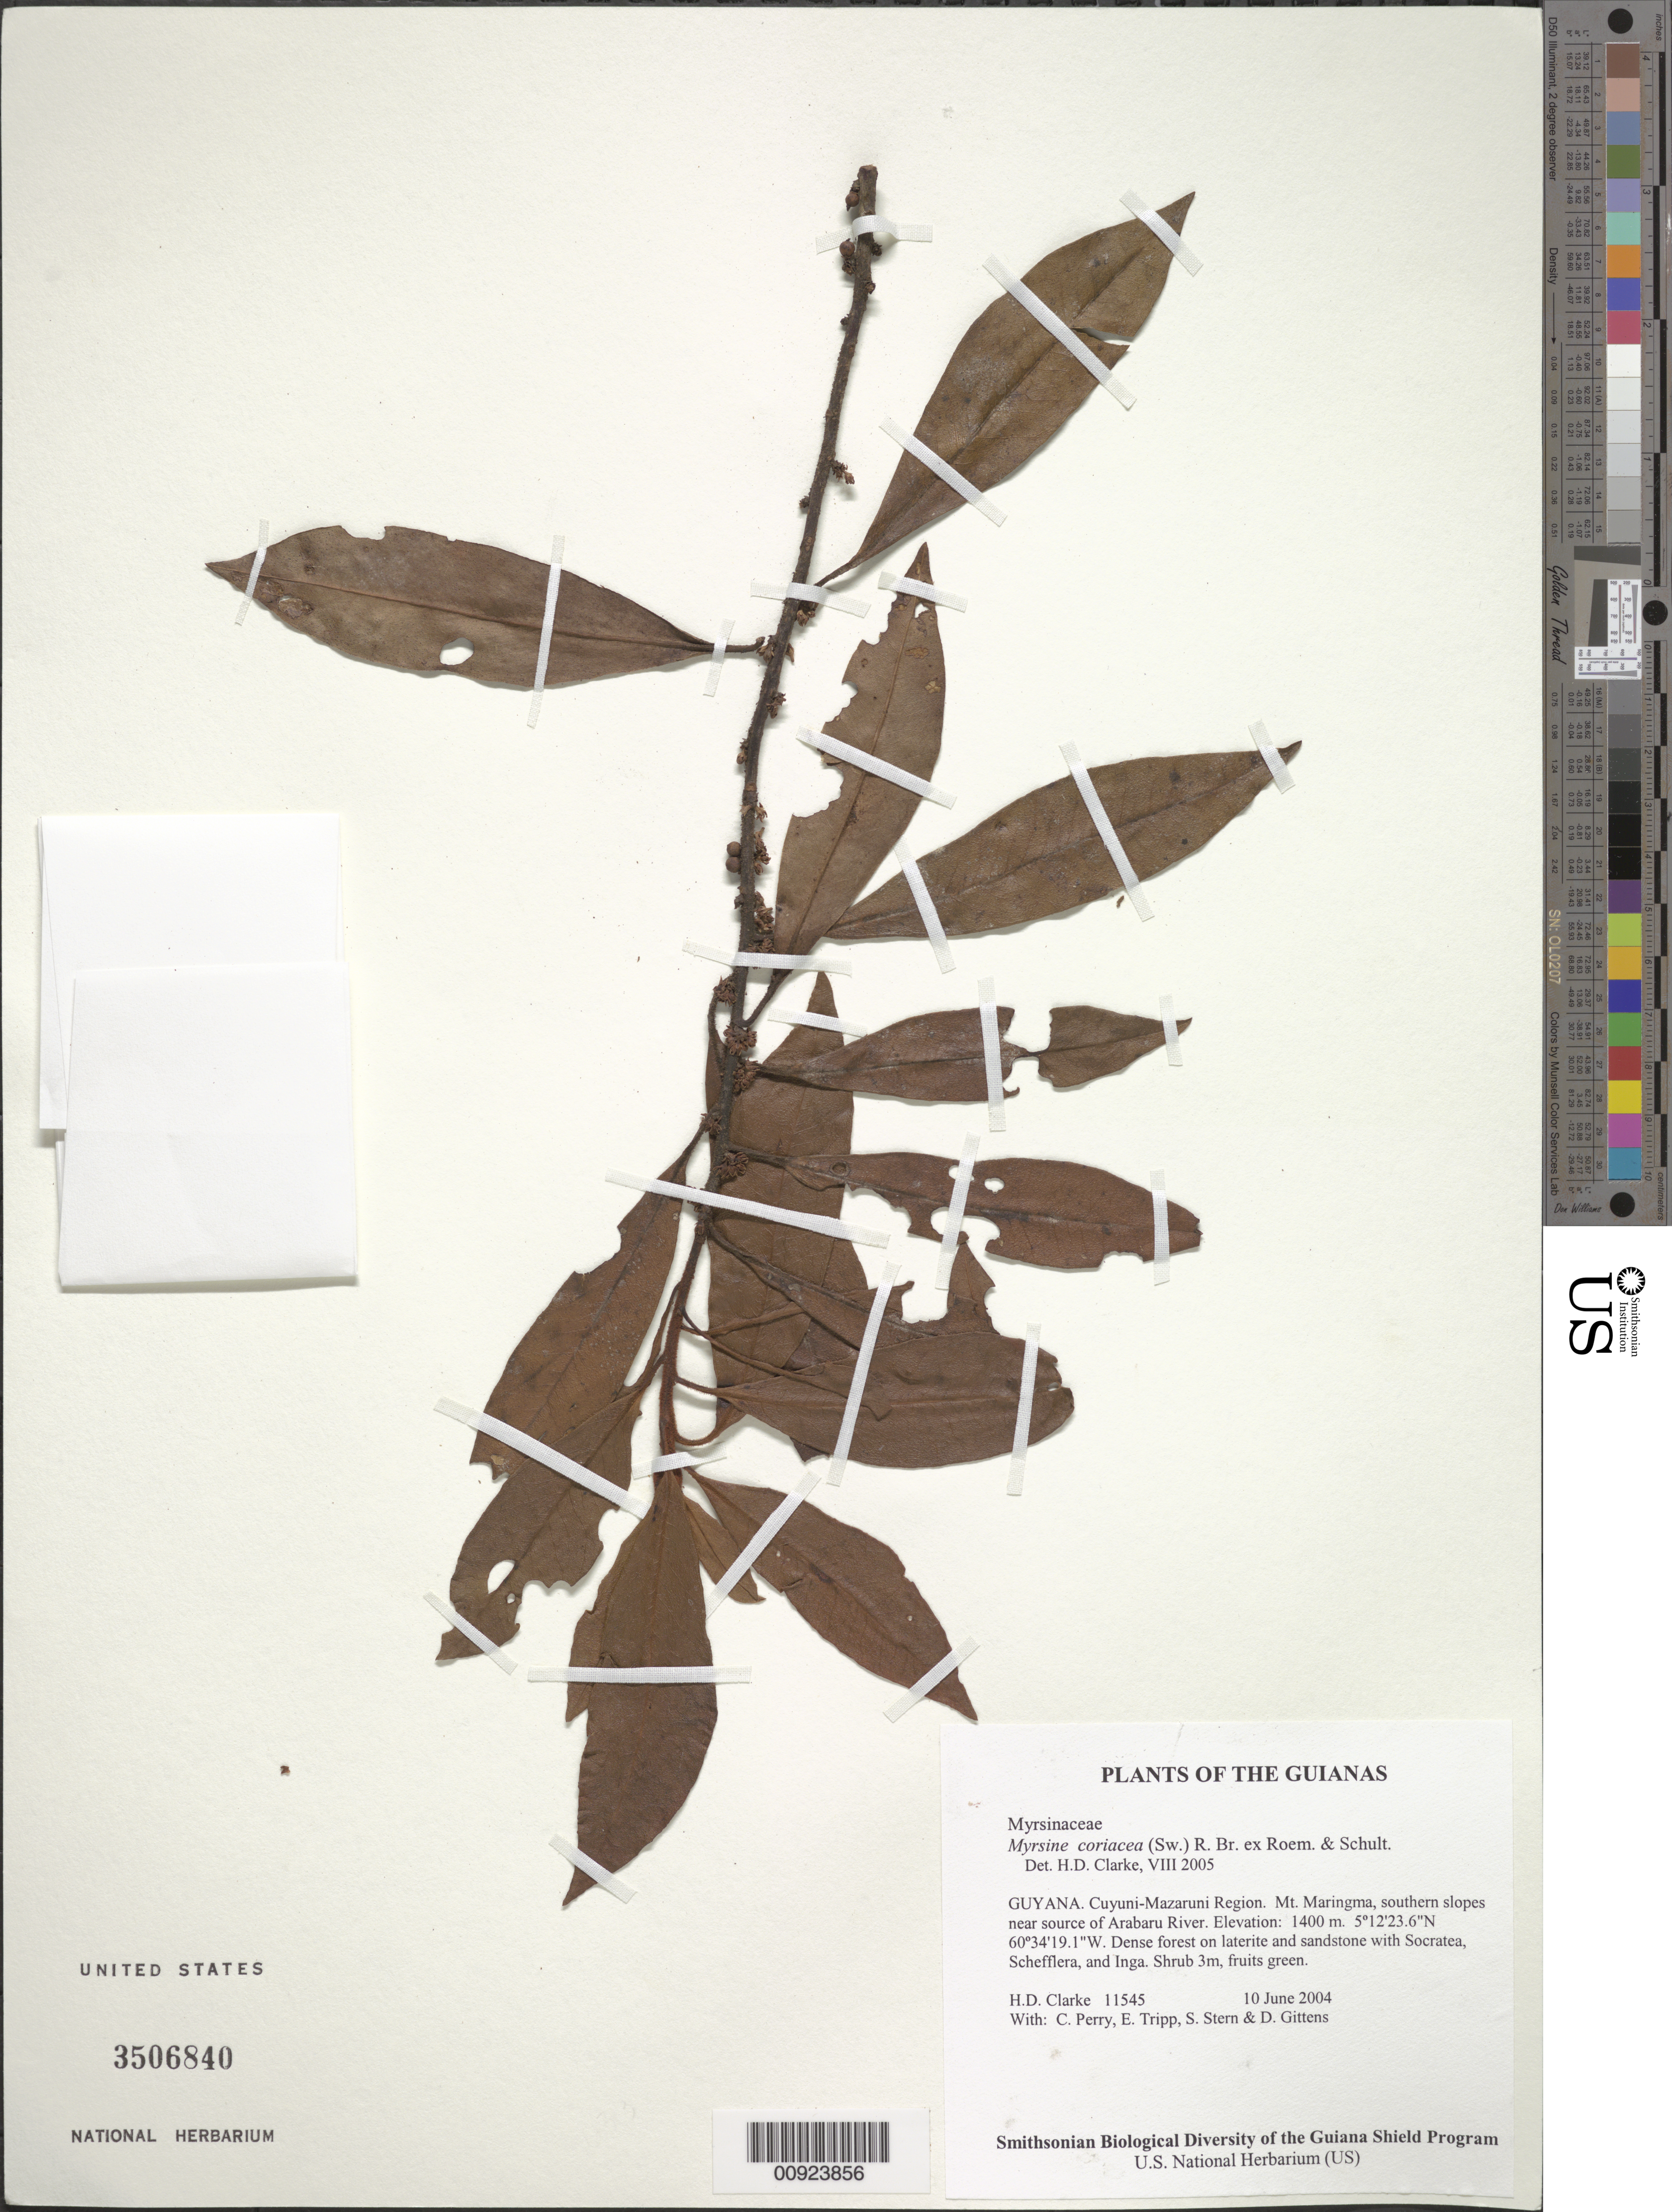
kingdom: Plantae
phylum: Tracheophyta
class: Magnoliopsida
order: Ericales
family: Primulaceae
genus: Myrsine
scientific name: Myrsine coriacea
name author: (Sw.) R. Br. ex Roem. & Schult.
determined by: Clarke, H. D., University of North Carolina (Asheville)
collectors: H. D. Clarke, C. Perry, E. Tripp, S. R. Stern & D. Gittens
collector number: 11545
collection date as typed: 10 June 2004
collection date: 2004-06-10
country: Guyana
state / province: Cuyuni-Mazaruni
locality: Mt. Maringma, southern slopes near source of Arabaru River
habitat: Dense forest on laterite and sandstone with Socratea, Schefflera, and Inga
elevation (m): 1400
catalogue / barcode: US 3506840